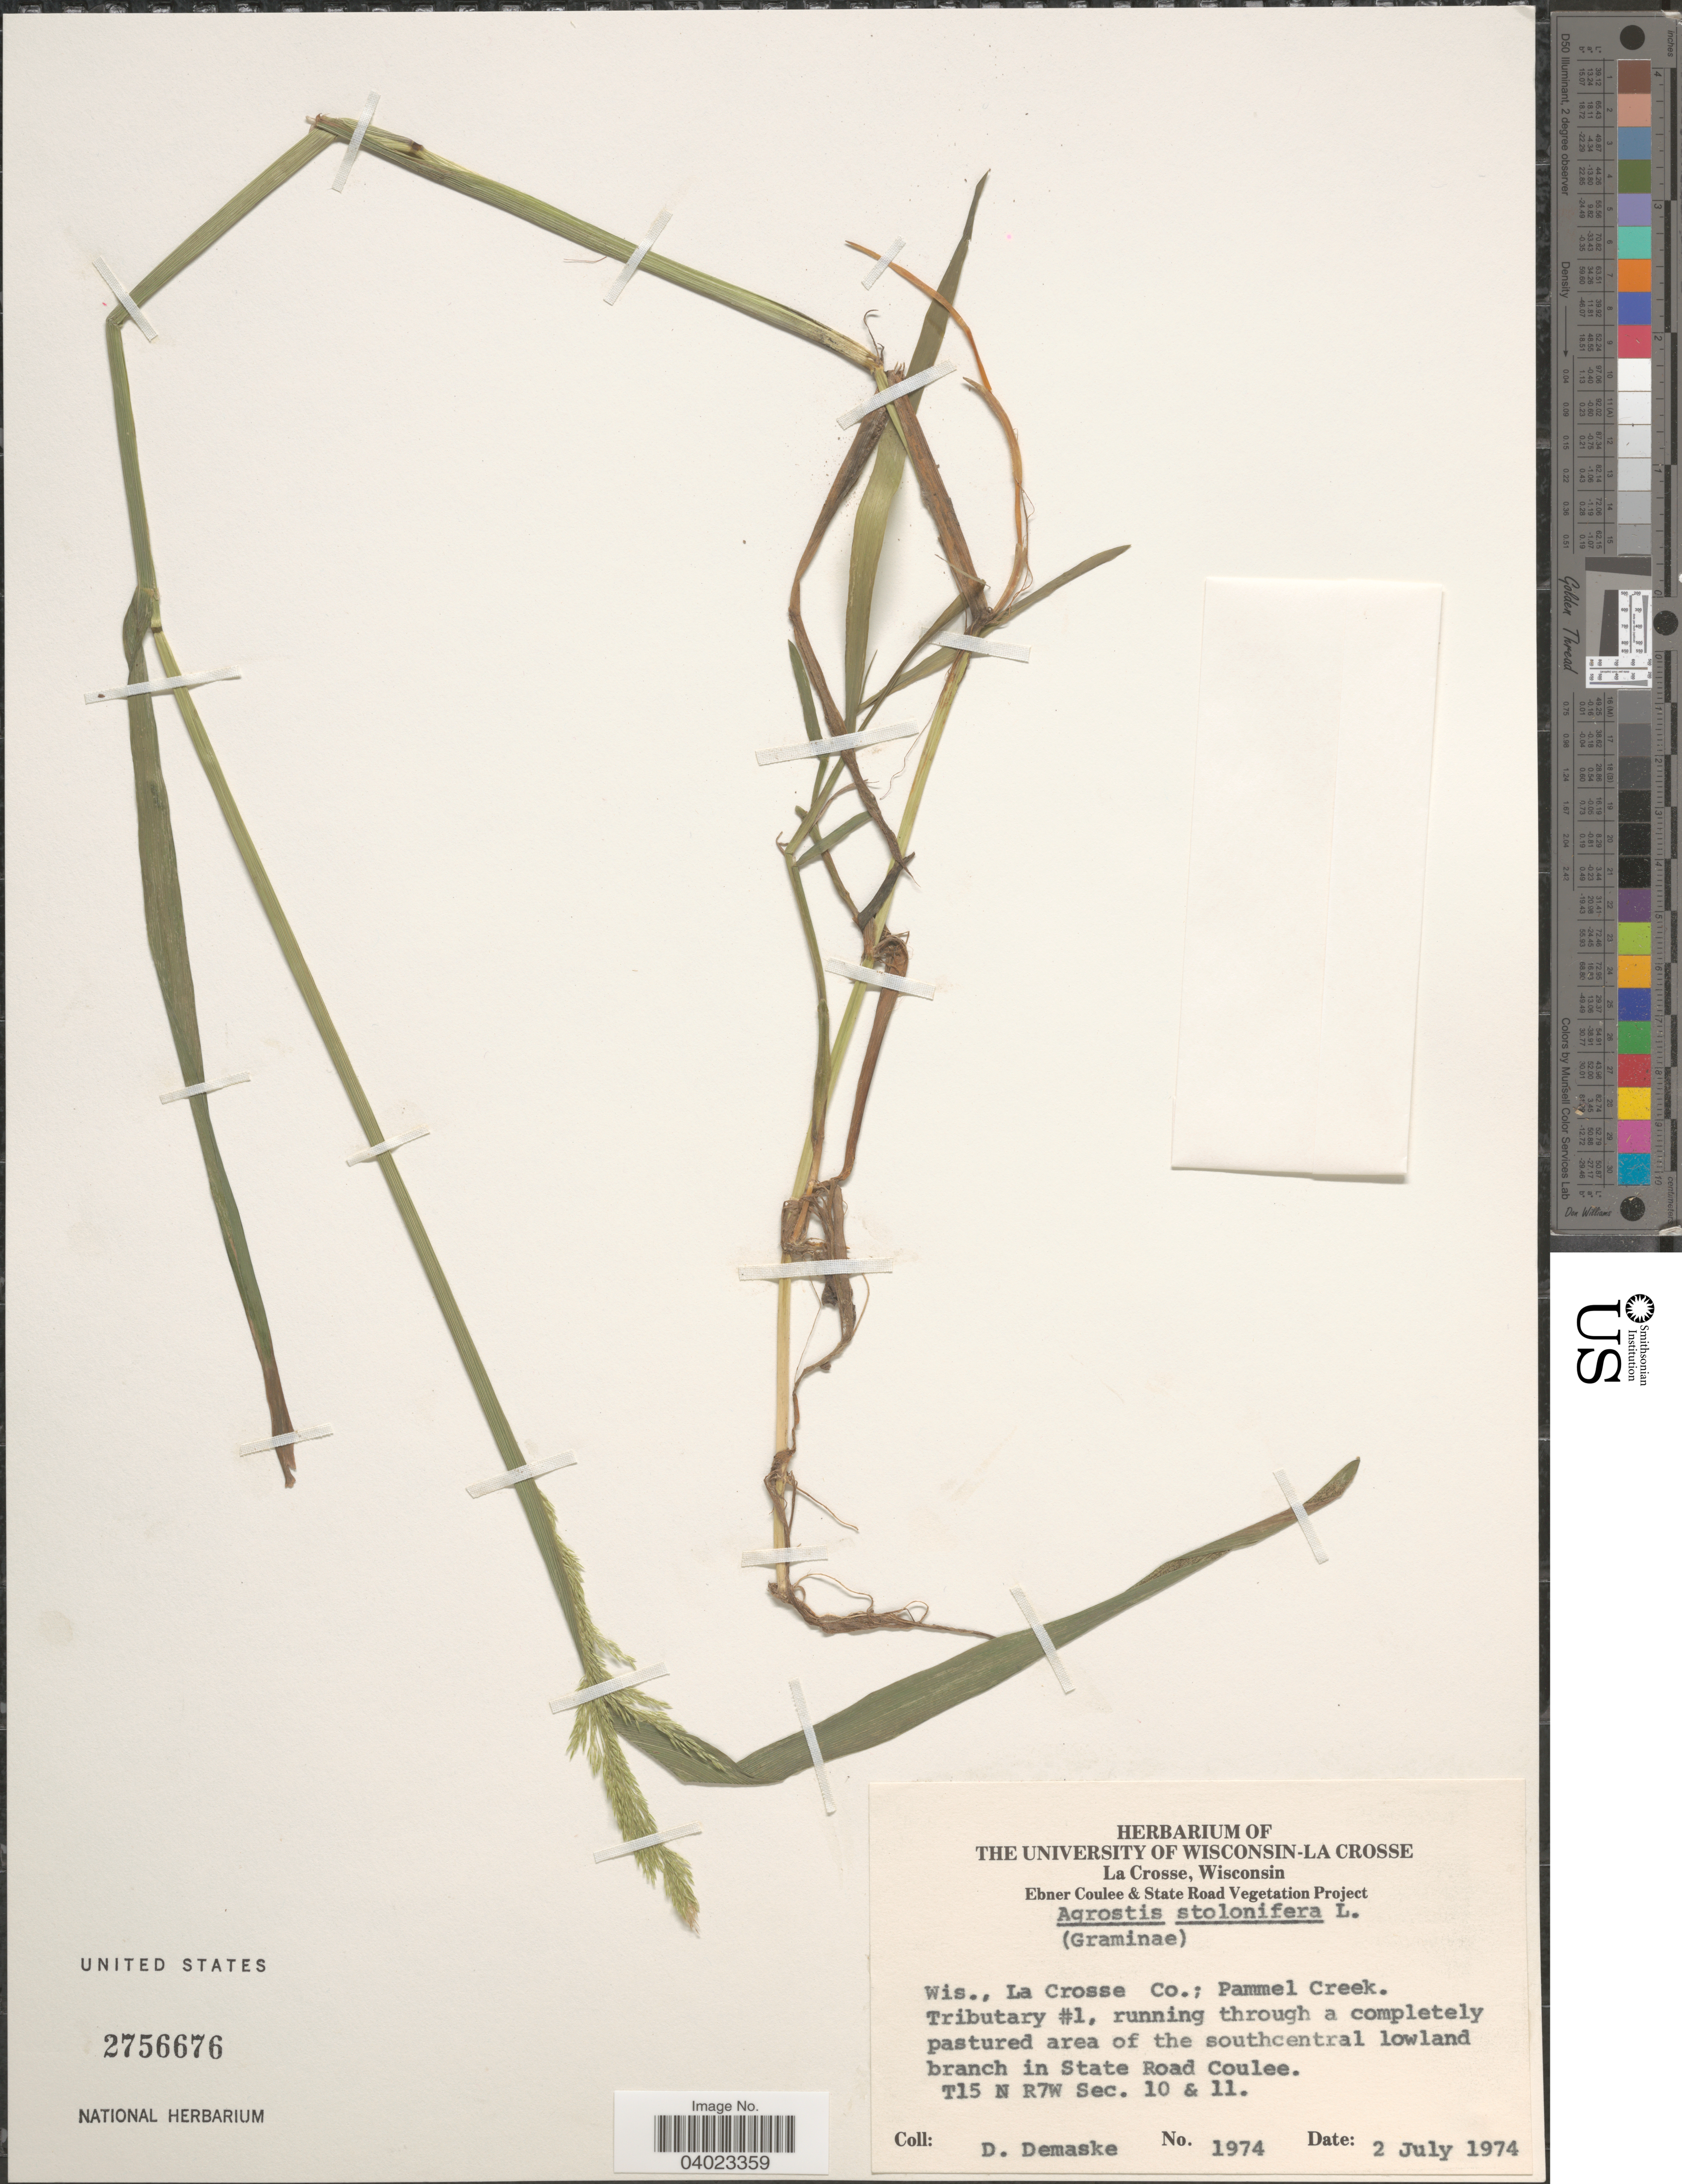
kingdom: Plantae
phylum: Tracheophyta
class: Liliopsida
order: Poales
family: Poaceae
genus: Agrostis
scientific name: Agrostis stolonifera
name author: L.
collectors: D. Demaske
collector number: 1974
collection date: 1974-07-02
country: United States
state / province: Wisconsin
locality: La Crosse Co.; Pammel Creek. Tributary #1, running through a completely pastured area of the southcentral lowland branch in State Road Coulee. T15 N R7W Sec. 10 & 11.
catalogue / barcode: US 2756676